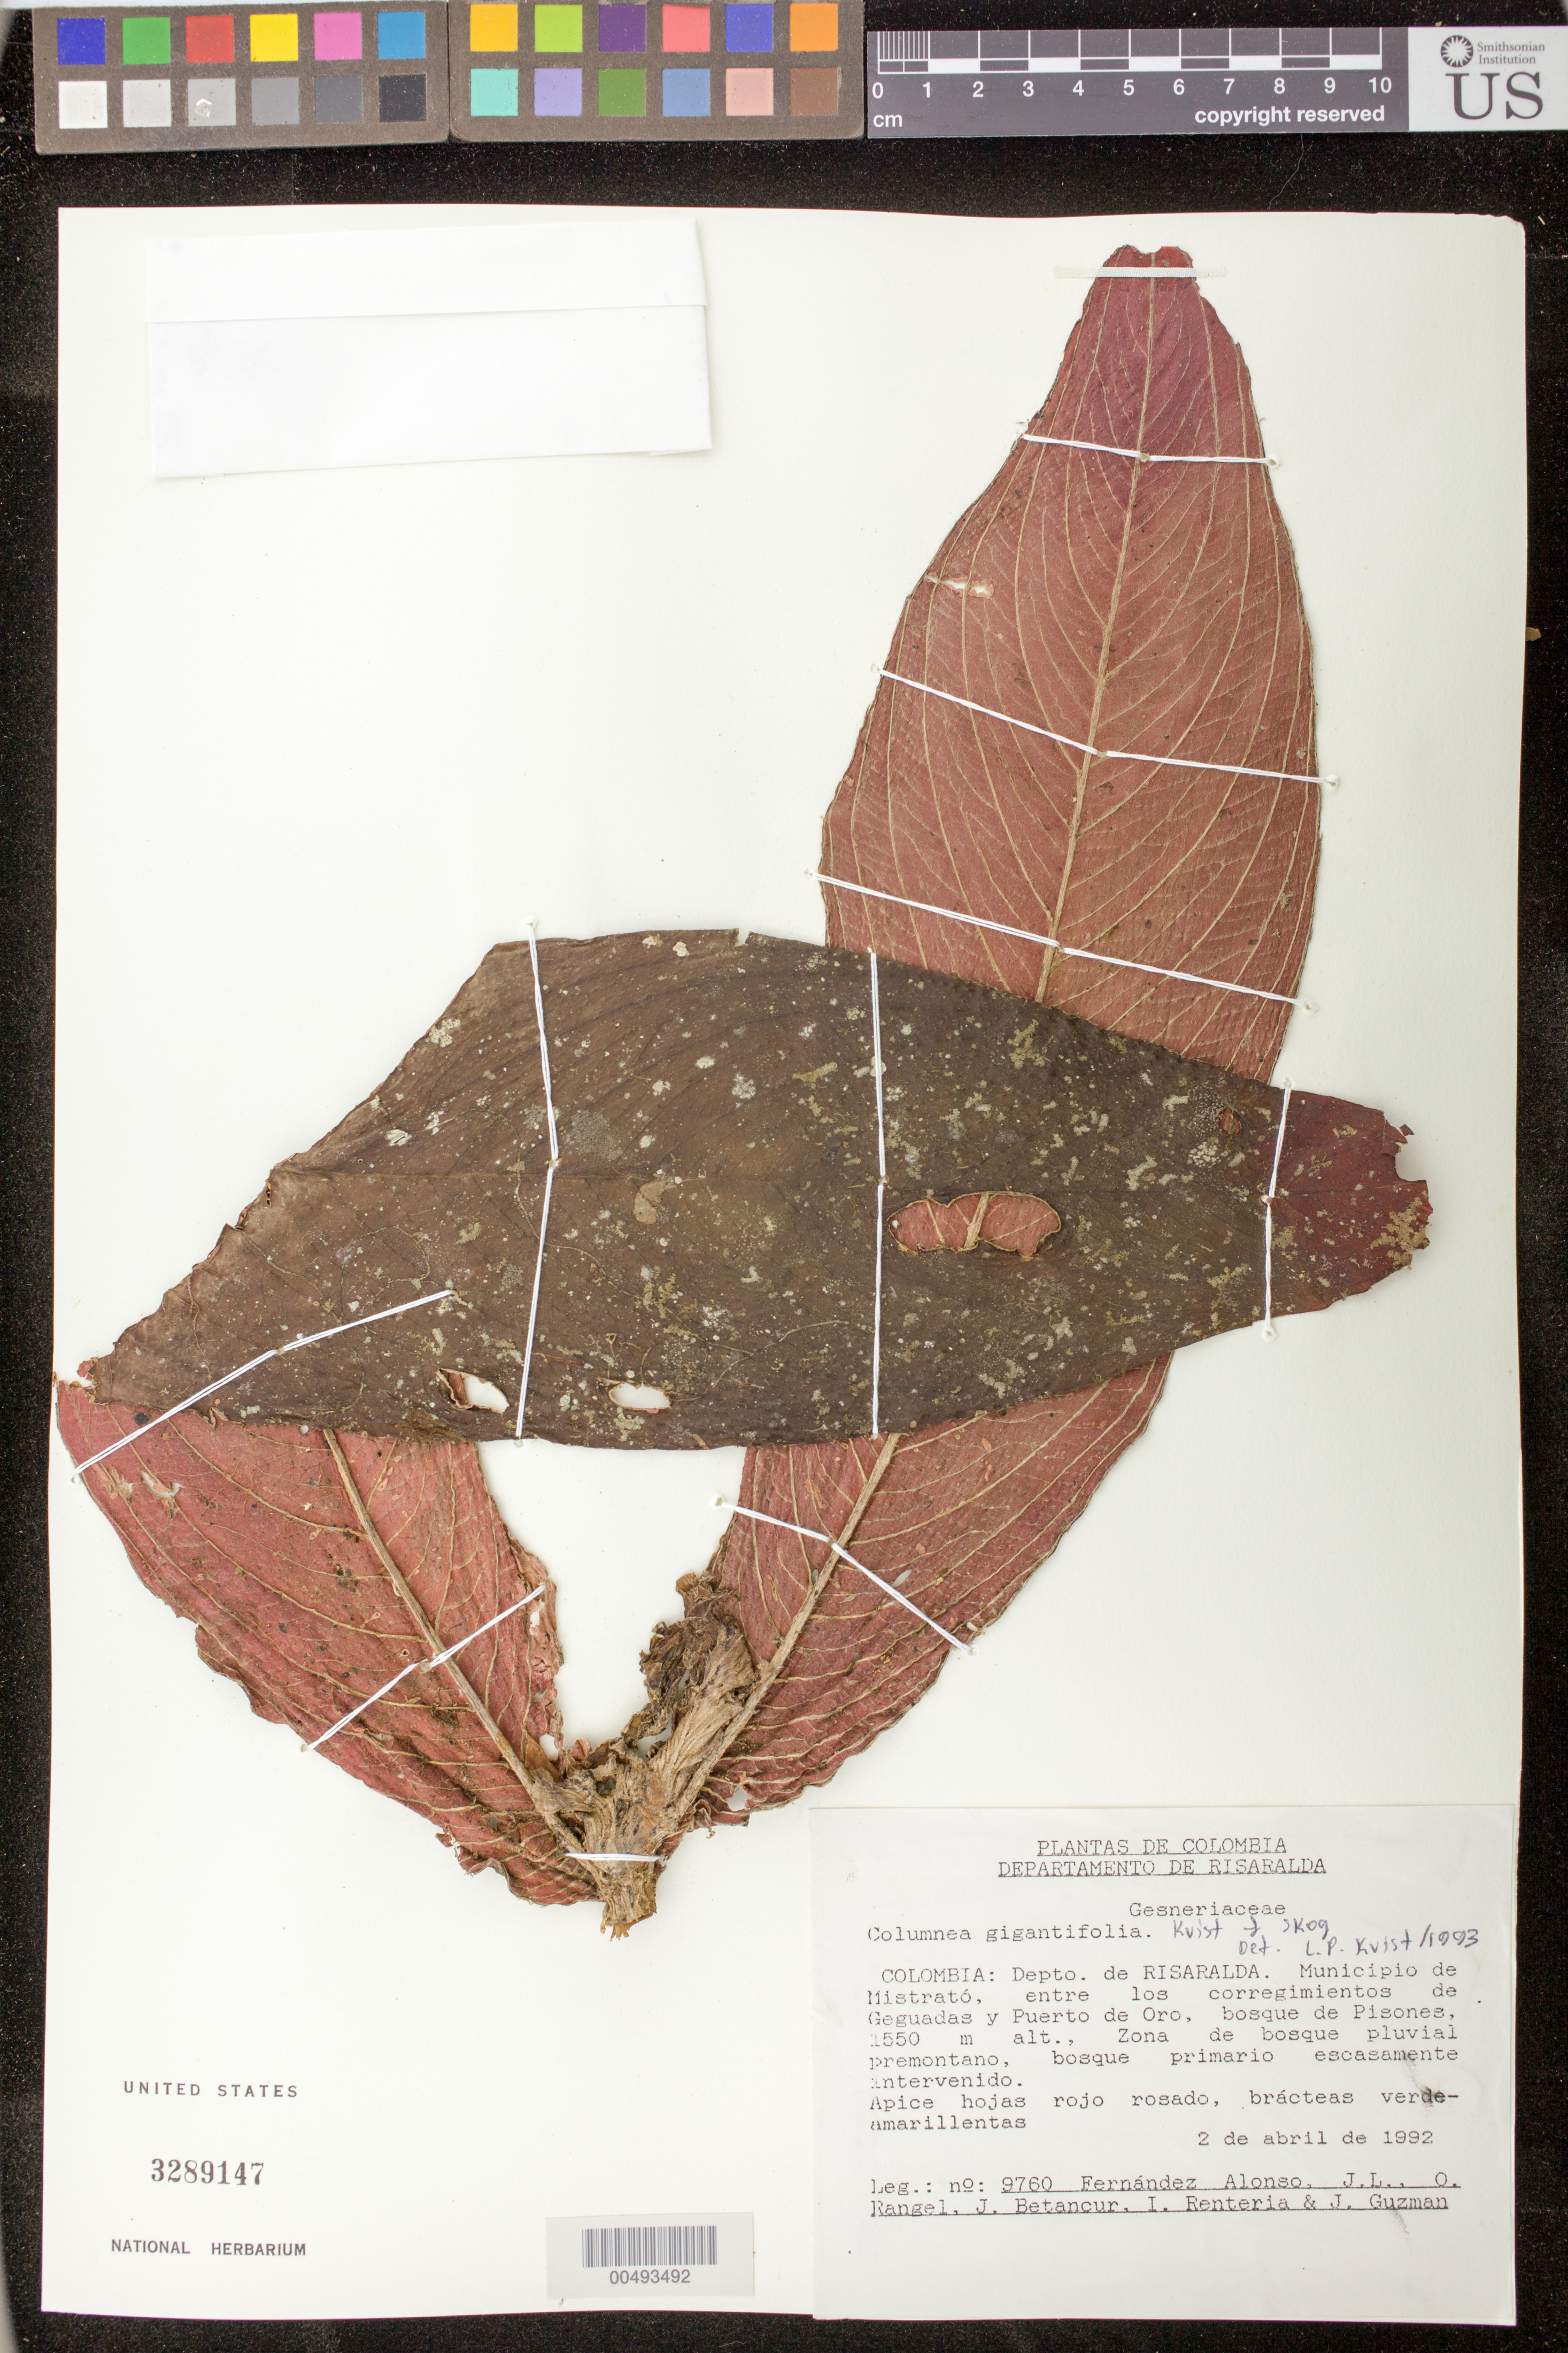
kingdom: Plantae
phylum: Tracheophyta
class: Magnoliopsida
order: Lamiales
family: Gesneriaceae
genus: Columnea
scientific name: Columnea gigantifolia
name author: L.P. Kvist & L.E. Skog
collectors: J. L. Fernández-Alonso, J. O. Rangel Ch., J. C. Betancur, I. Renteria & J. Guzman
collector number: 9760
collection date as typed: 02 Apr 1992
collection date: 1992-04-02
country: Colombia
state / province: Risaralda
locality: Municipio de Mistrató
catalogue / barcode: US 3289147